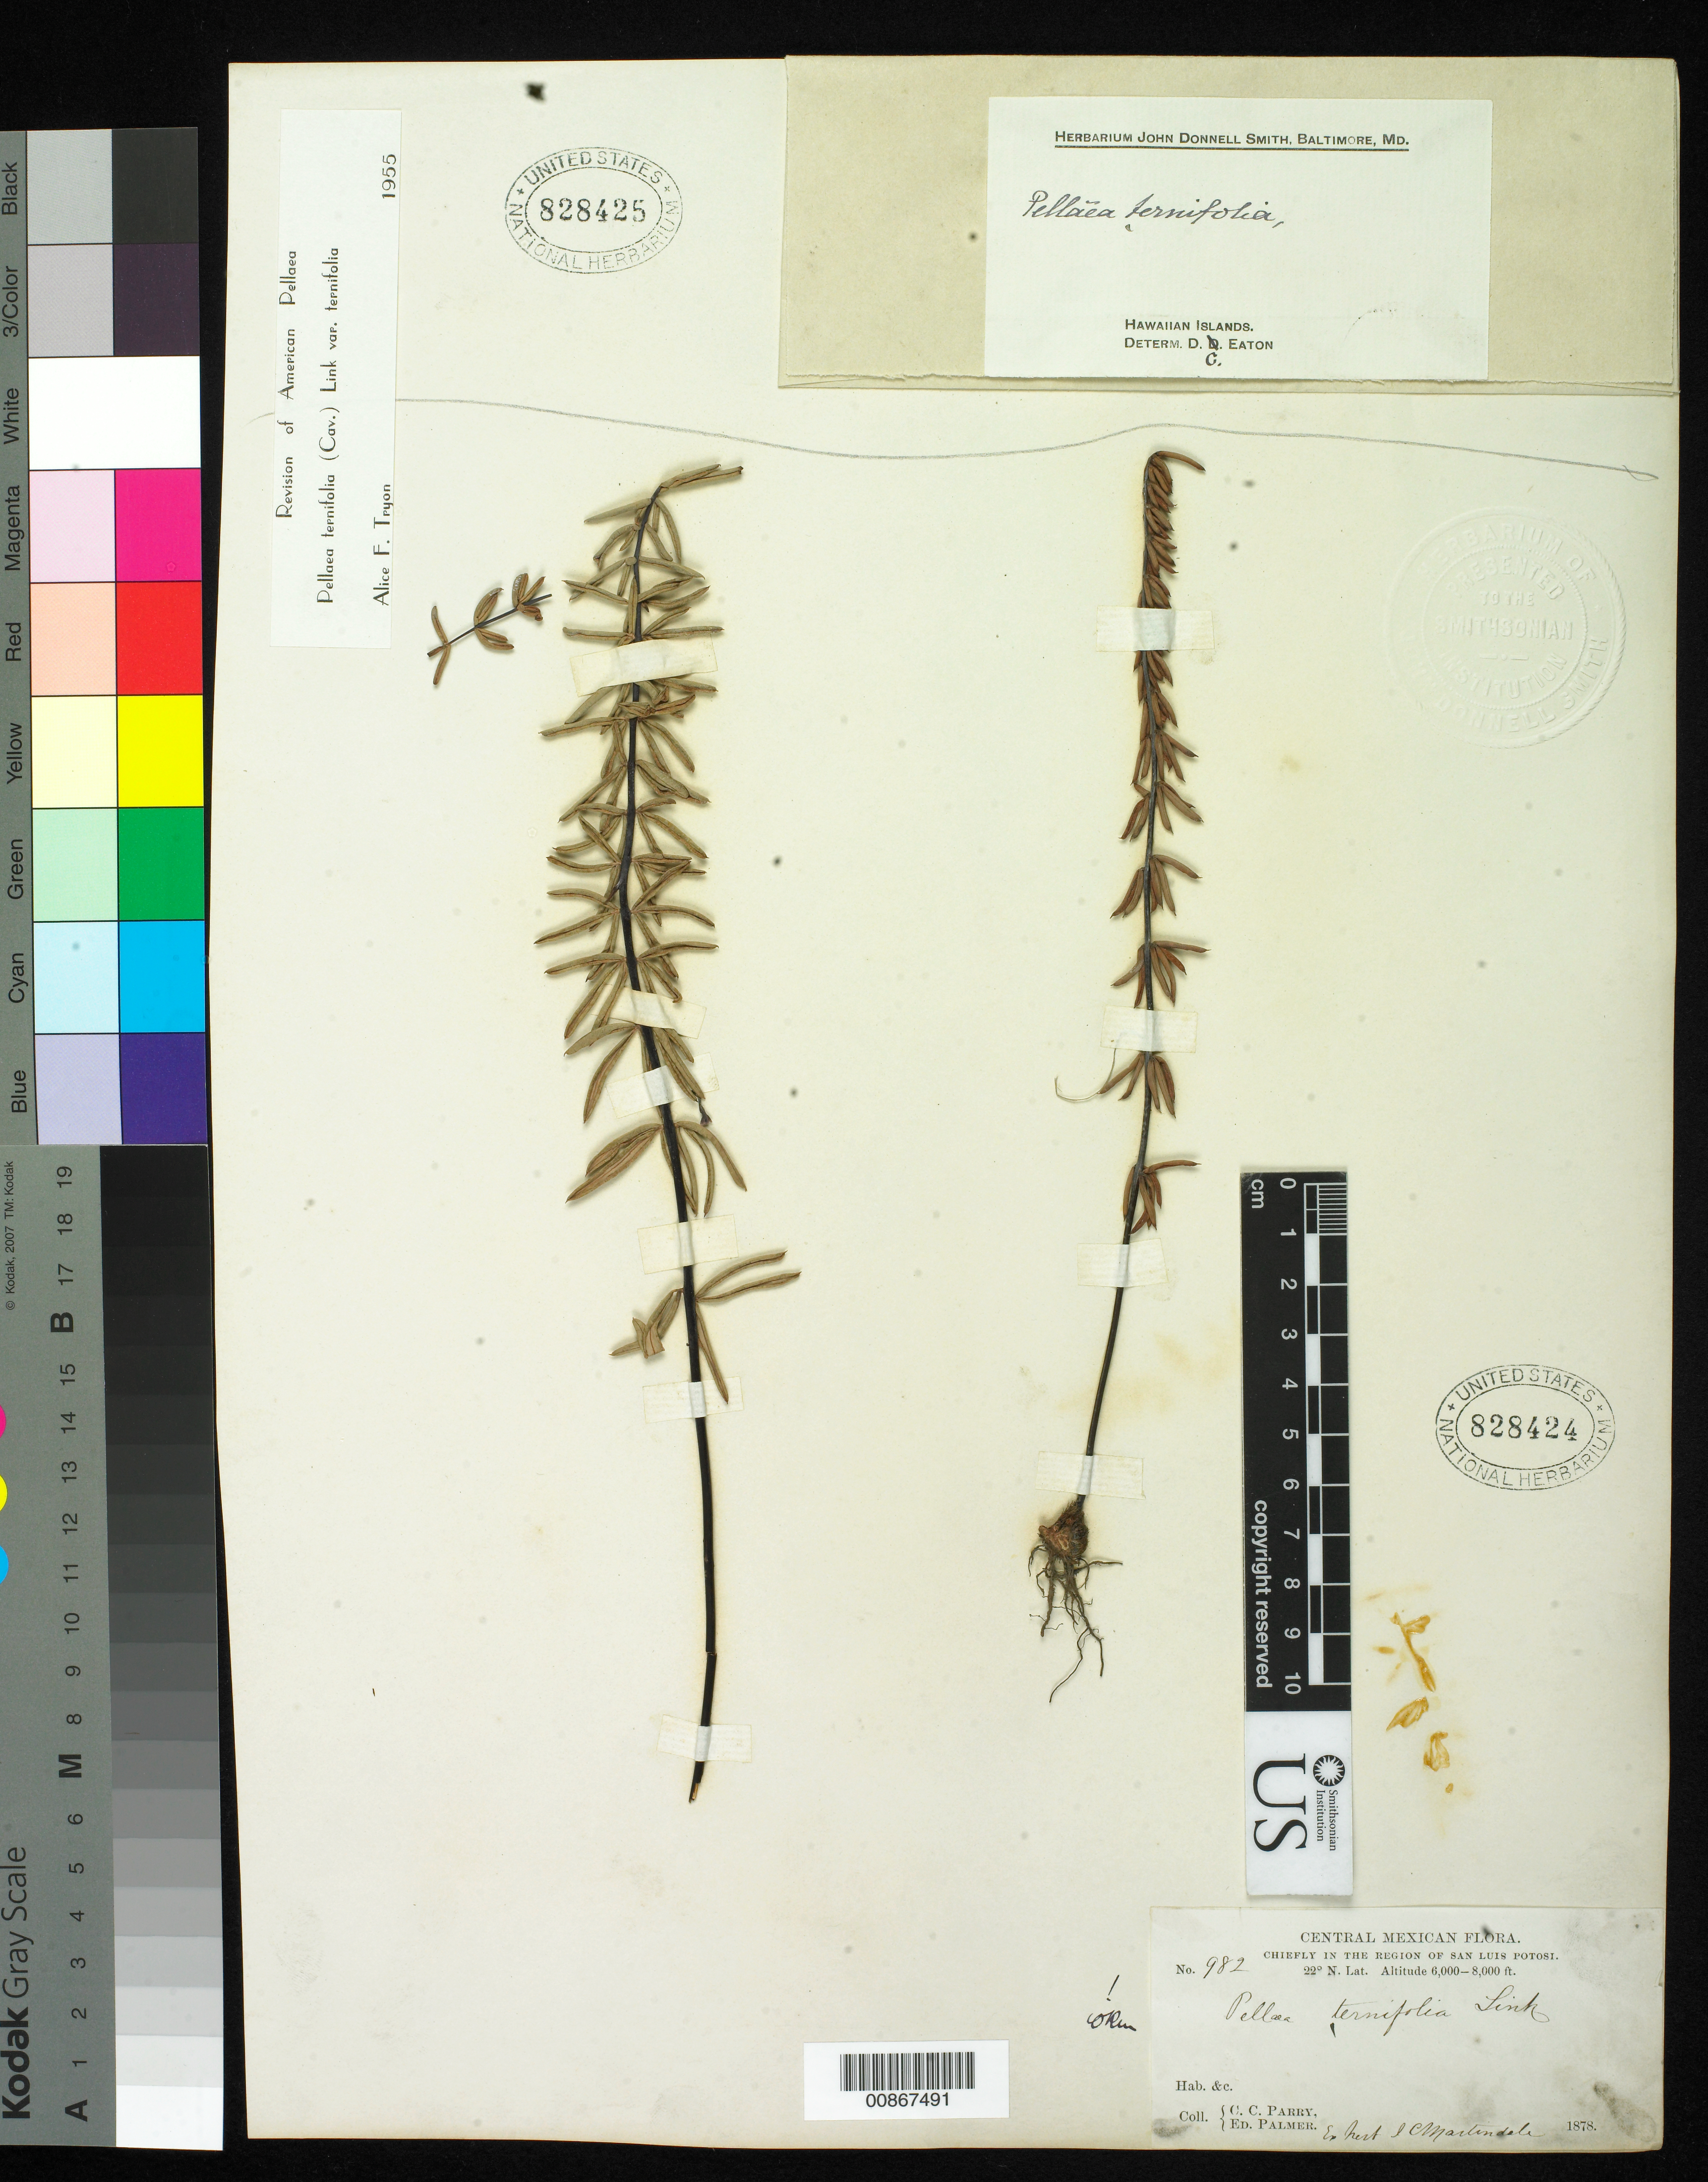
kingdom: Plantae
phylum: Tracheophyta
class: Polypodiopsida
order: Polypodiales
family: Pteridaceae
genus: Pellaea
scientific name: Pellaea ternifolia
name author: (Cav.) Link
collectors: C. C. Parry & E. Palmer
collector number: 982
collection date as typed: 1878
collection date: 1878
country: Mexico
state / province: San Luis Potosí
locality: Chiefly in the region of San Luis Potosí.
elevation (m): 1829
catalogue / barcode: US 828424-2